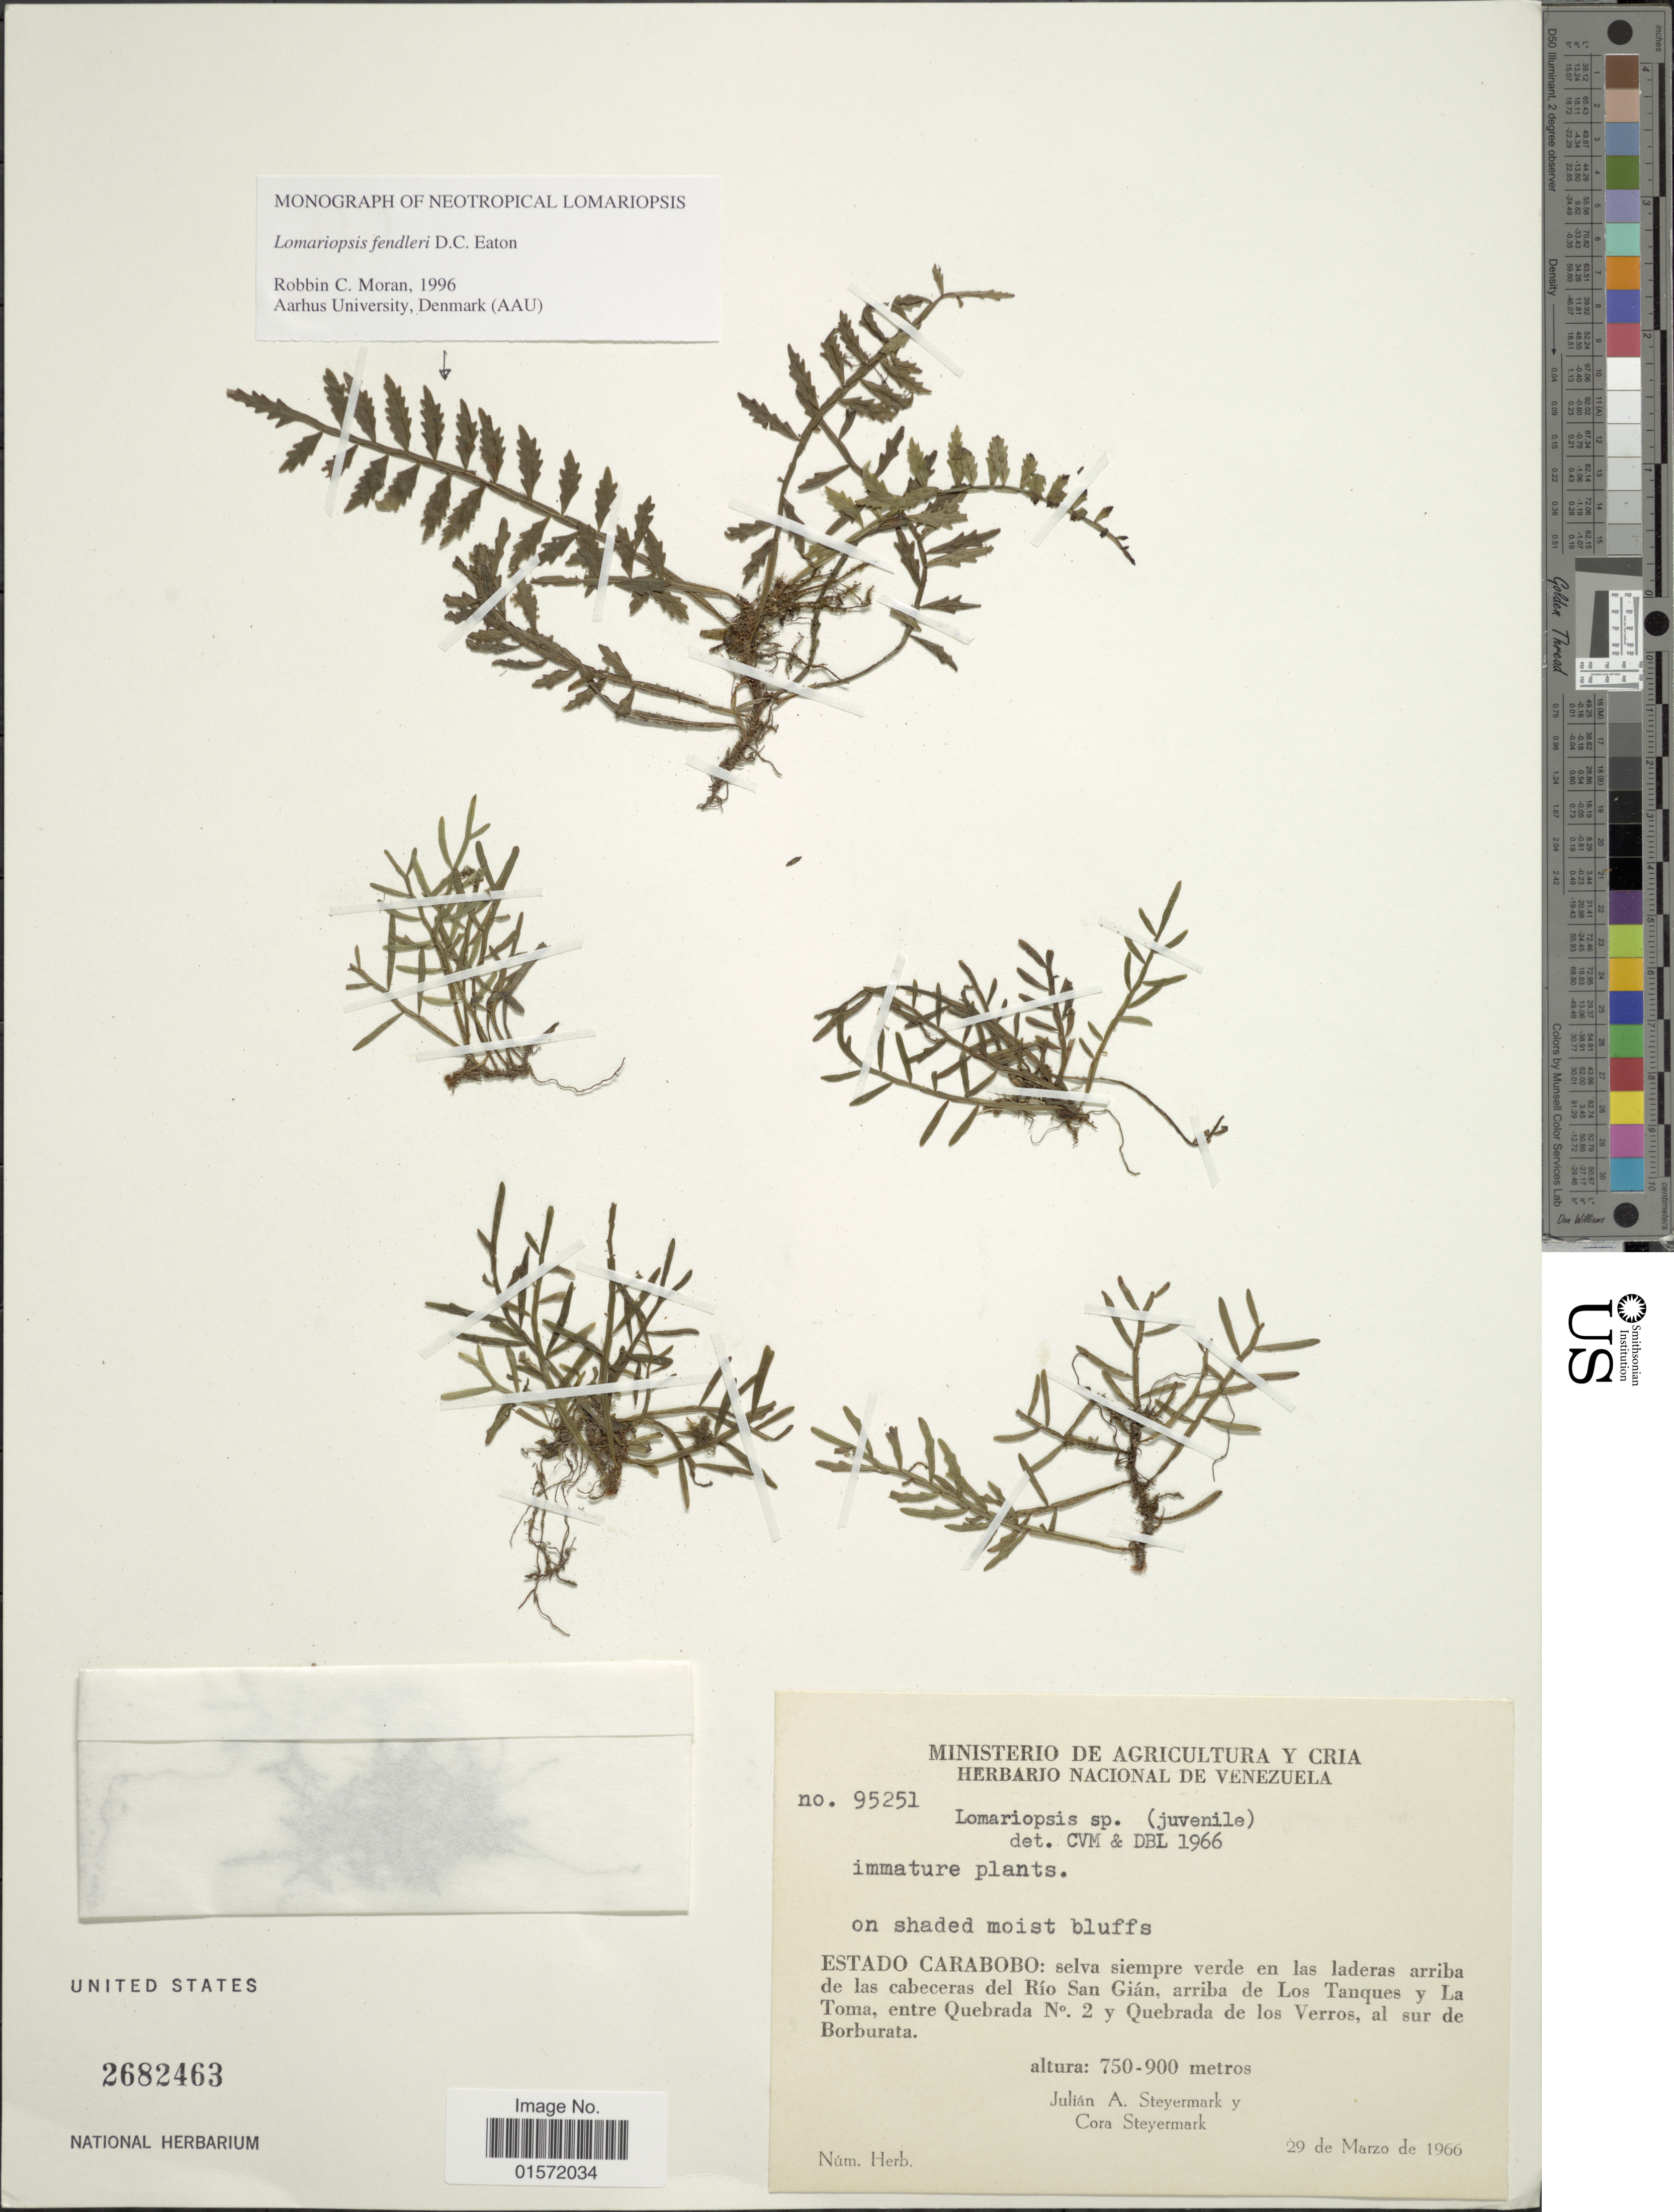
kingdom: Plantae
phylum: Tracheophyta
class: Polypodiopsida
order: Polypodiales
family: Lomariopsidaceae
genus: Lomariopsis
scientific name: Lomariopsis fendleri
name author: D.C. Eaton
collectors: J. Steyermark & C. Steyermark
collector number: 95251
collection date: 1966-03-29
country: Venezuela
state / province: Carabobo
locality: Selva siempre verde en las laderas arriba de las cabeceras del Río San Gián, arriba de Los Tanques y La Toma, entre Quebrada N° 2 y Quebrada de los Verros, al sur de Borburata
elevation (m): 750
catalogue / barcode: US 2682463